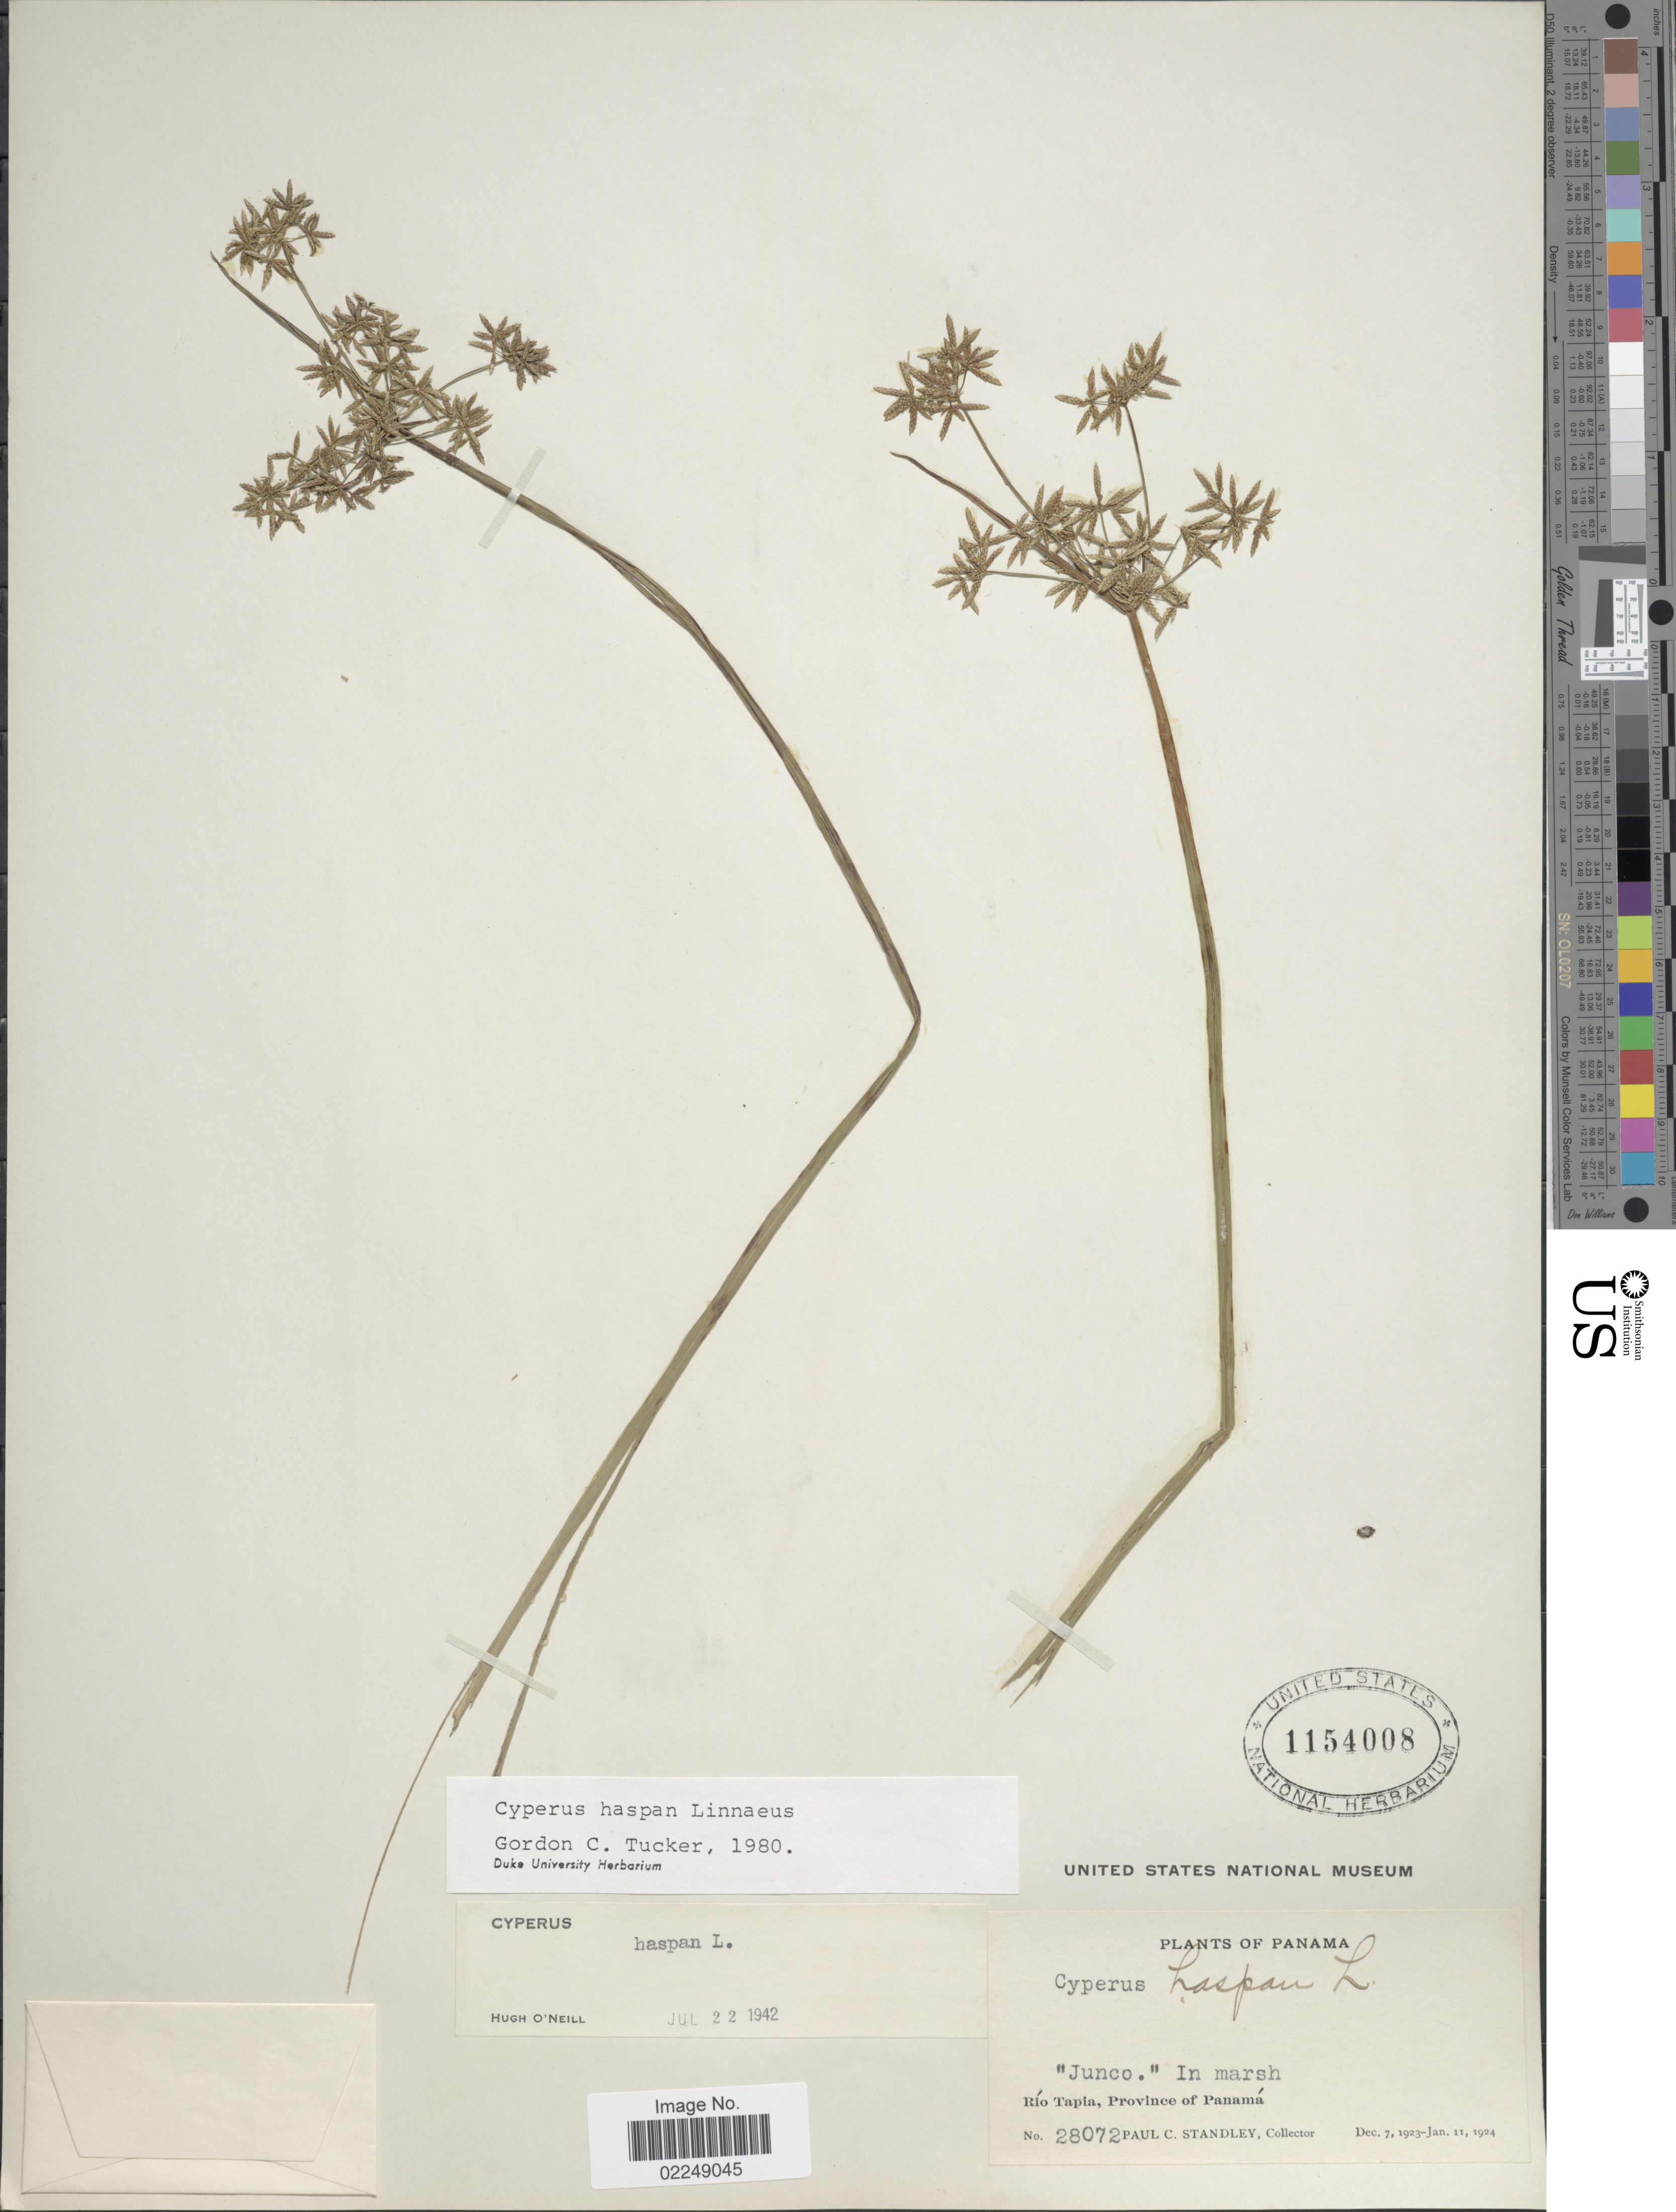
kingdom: Plantae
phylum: Tracheophyta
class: Liliopsida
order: Poales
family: Cyperaceae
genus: Cyperus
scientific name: Cyperus haspan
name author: L.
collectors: P. C. Standley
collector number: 28072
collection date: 1923-12-07/1924-01-11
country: Panama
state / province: Panamá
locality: Rio Tapia, Province of Panama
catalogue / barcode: US 1154008